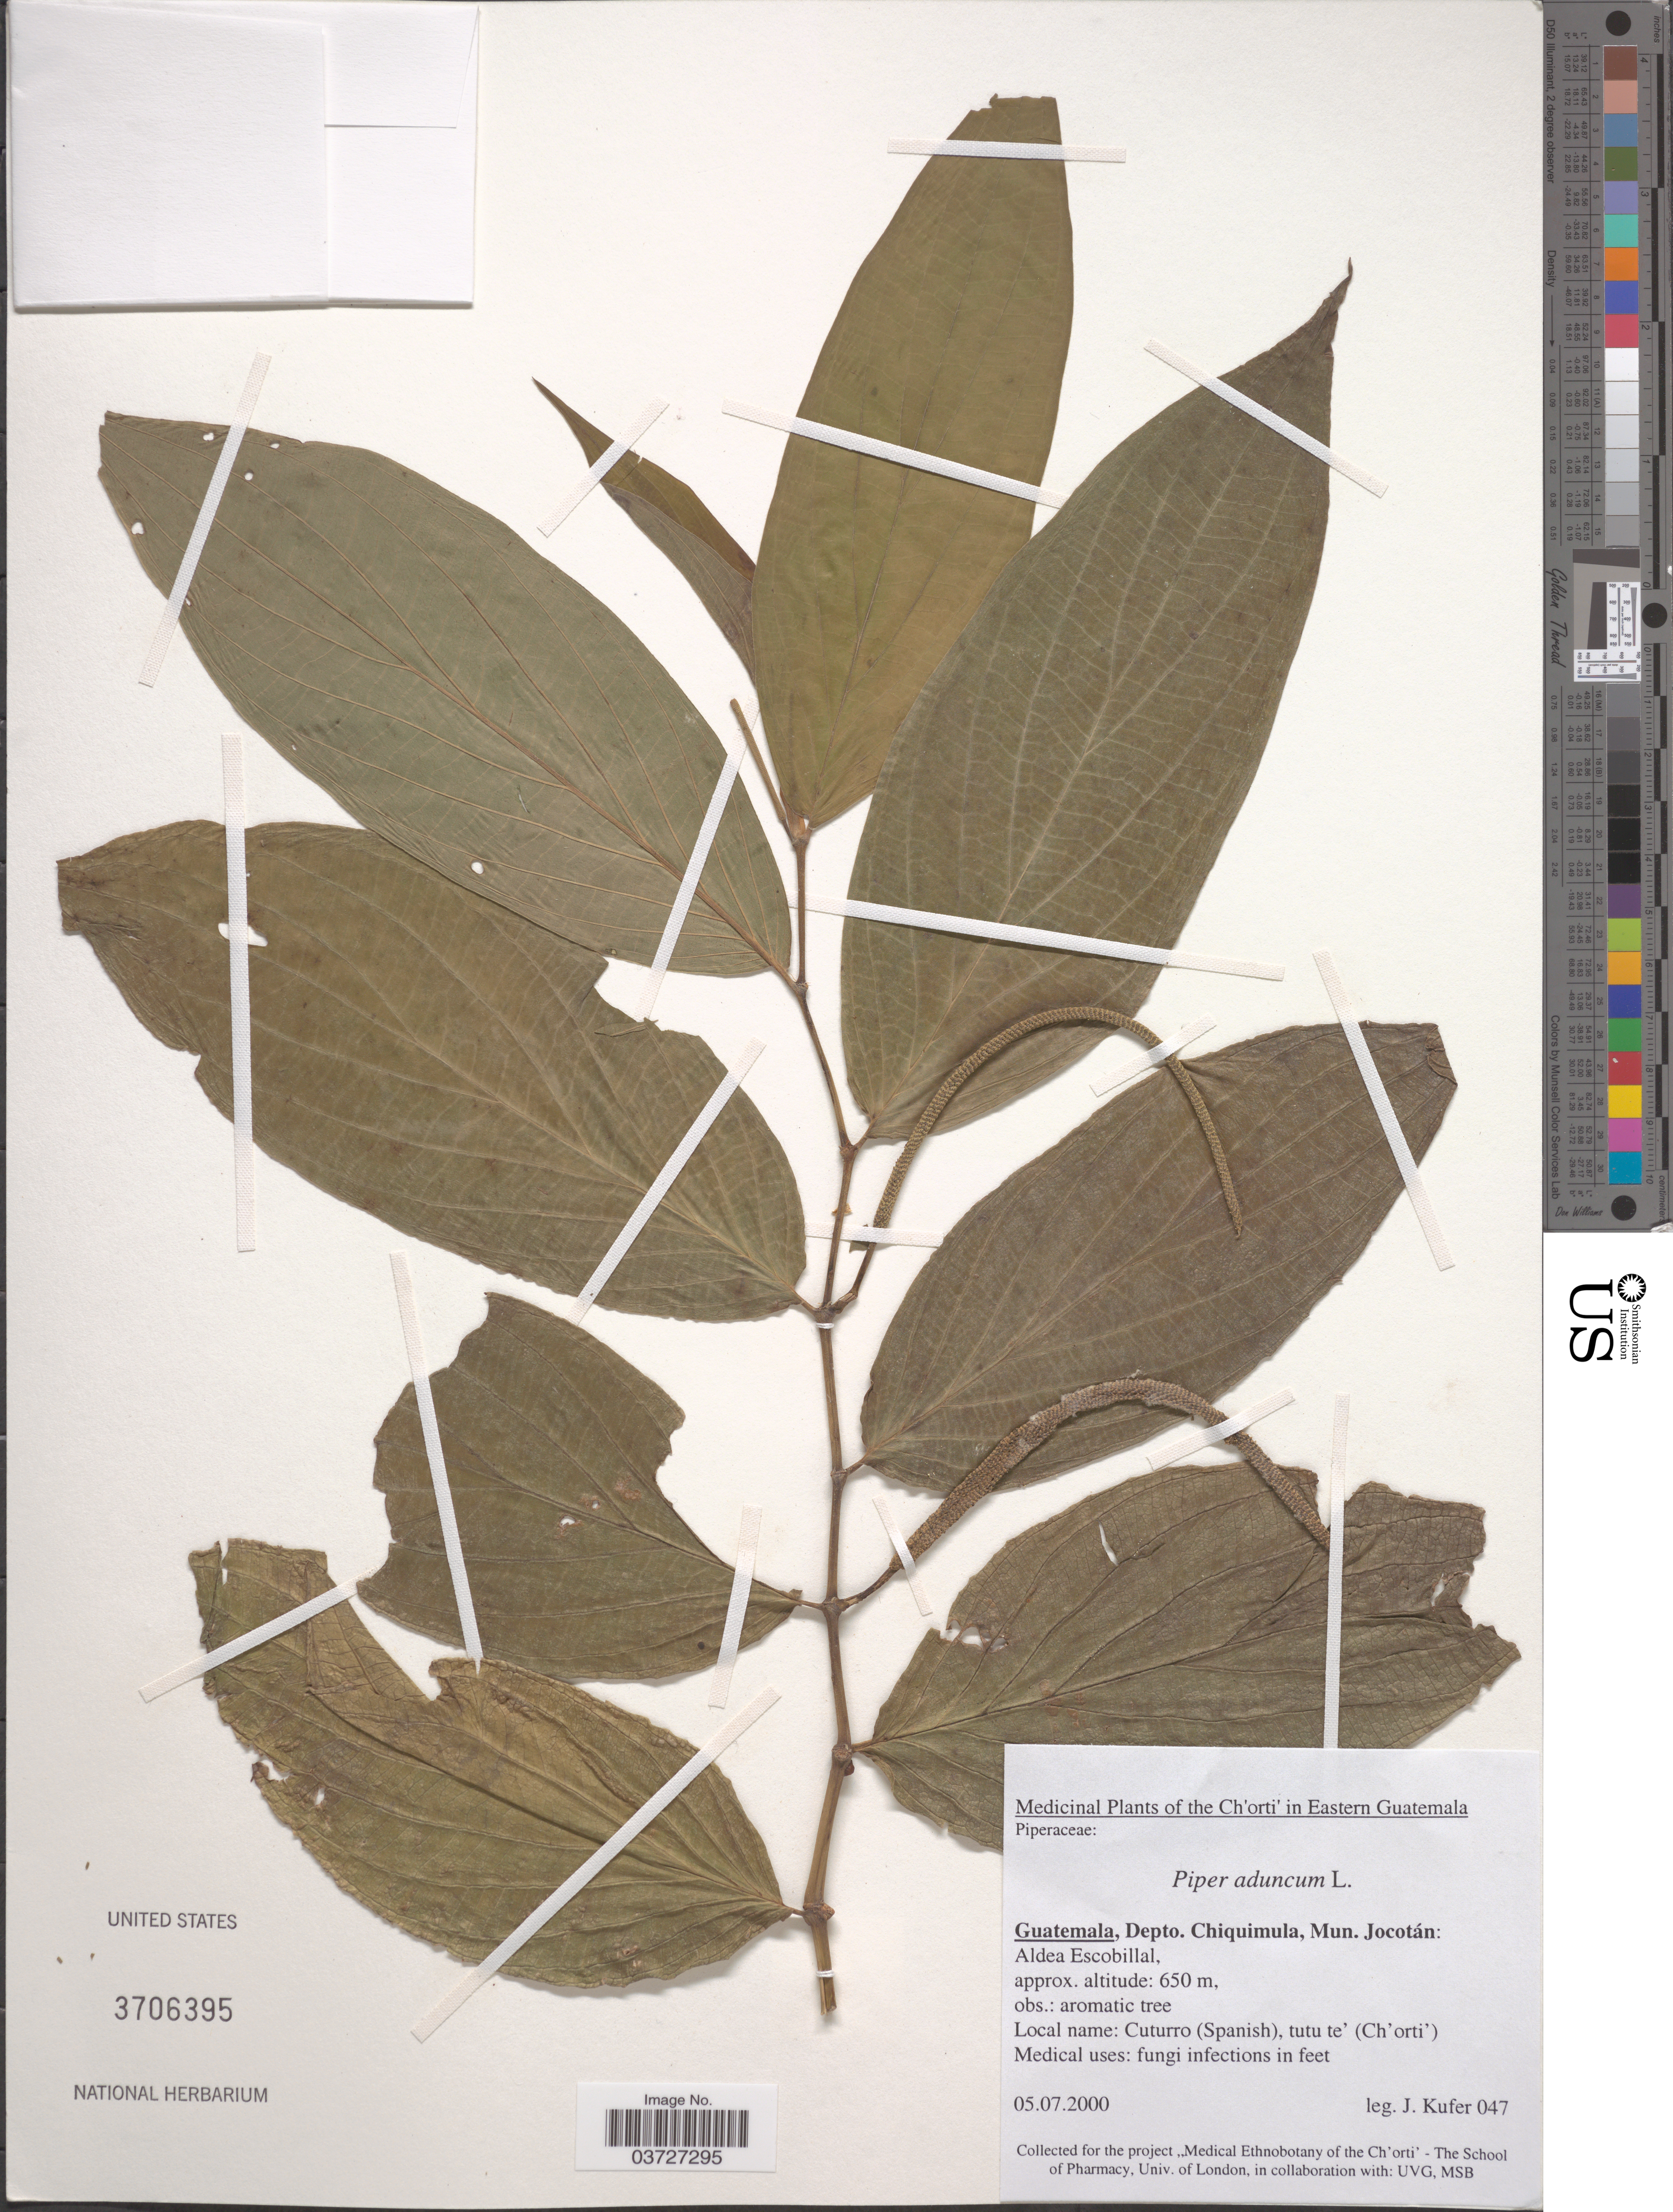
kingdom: Plantae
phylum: Tracheophyta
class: Magnoliopsida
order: Piperales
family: Piperaceae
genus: Piper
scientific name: Piper aduncum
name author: L.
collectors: J. Kufer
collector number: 047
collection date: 2000-07-05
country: Guatemala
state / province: Chiquimula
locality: Depto. Chiquimula, Mun. Jocotán: Aldea Escobillal.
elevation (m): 650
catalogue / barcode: US 3706395